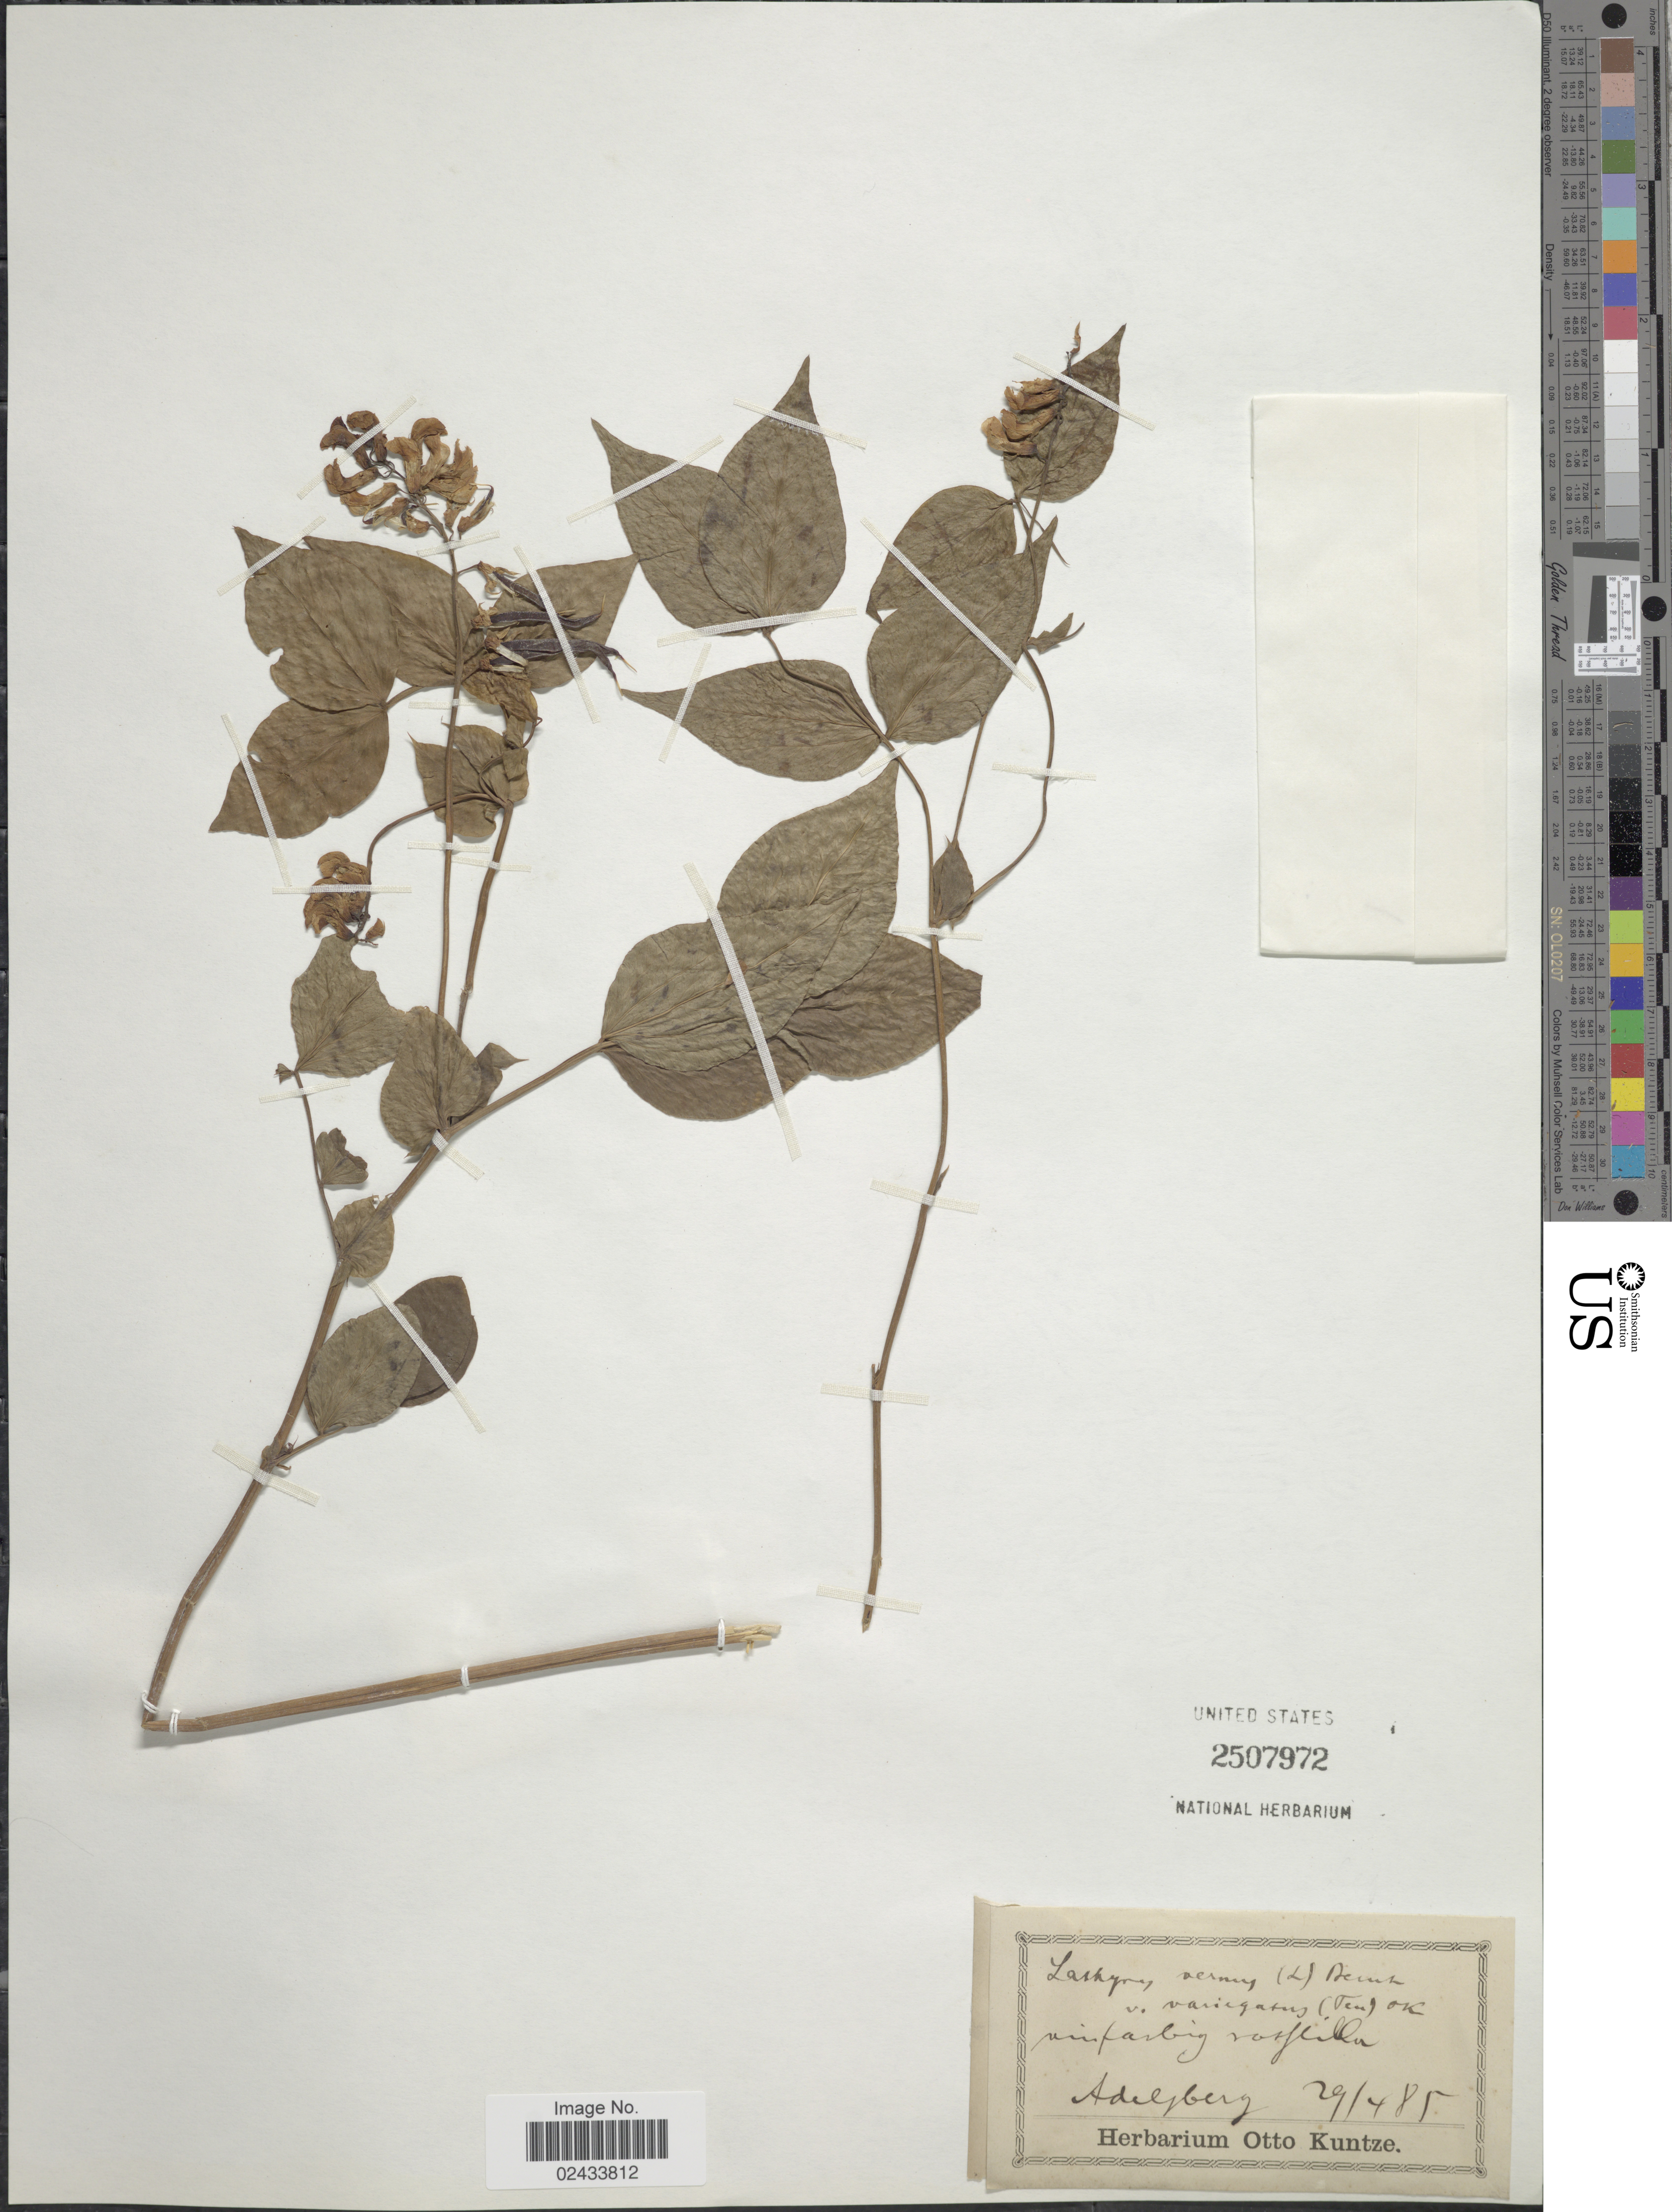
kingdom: Plantae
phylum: Tracheophyta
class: Magnoliopsida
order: Fabales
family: Fabaceae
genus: Lathyrus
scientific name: Lathyrus vernus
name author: (L.) Bernh.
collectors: ex herb. Otto Kuntze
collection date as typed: Transcribed d/m/y: 29/4/85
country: Germany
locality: Adelsberg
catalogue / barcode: US 2507972